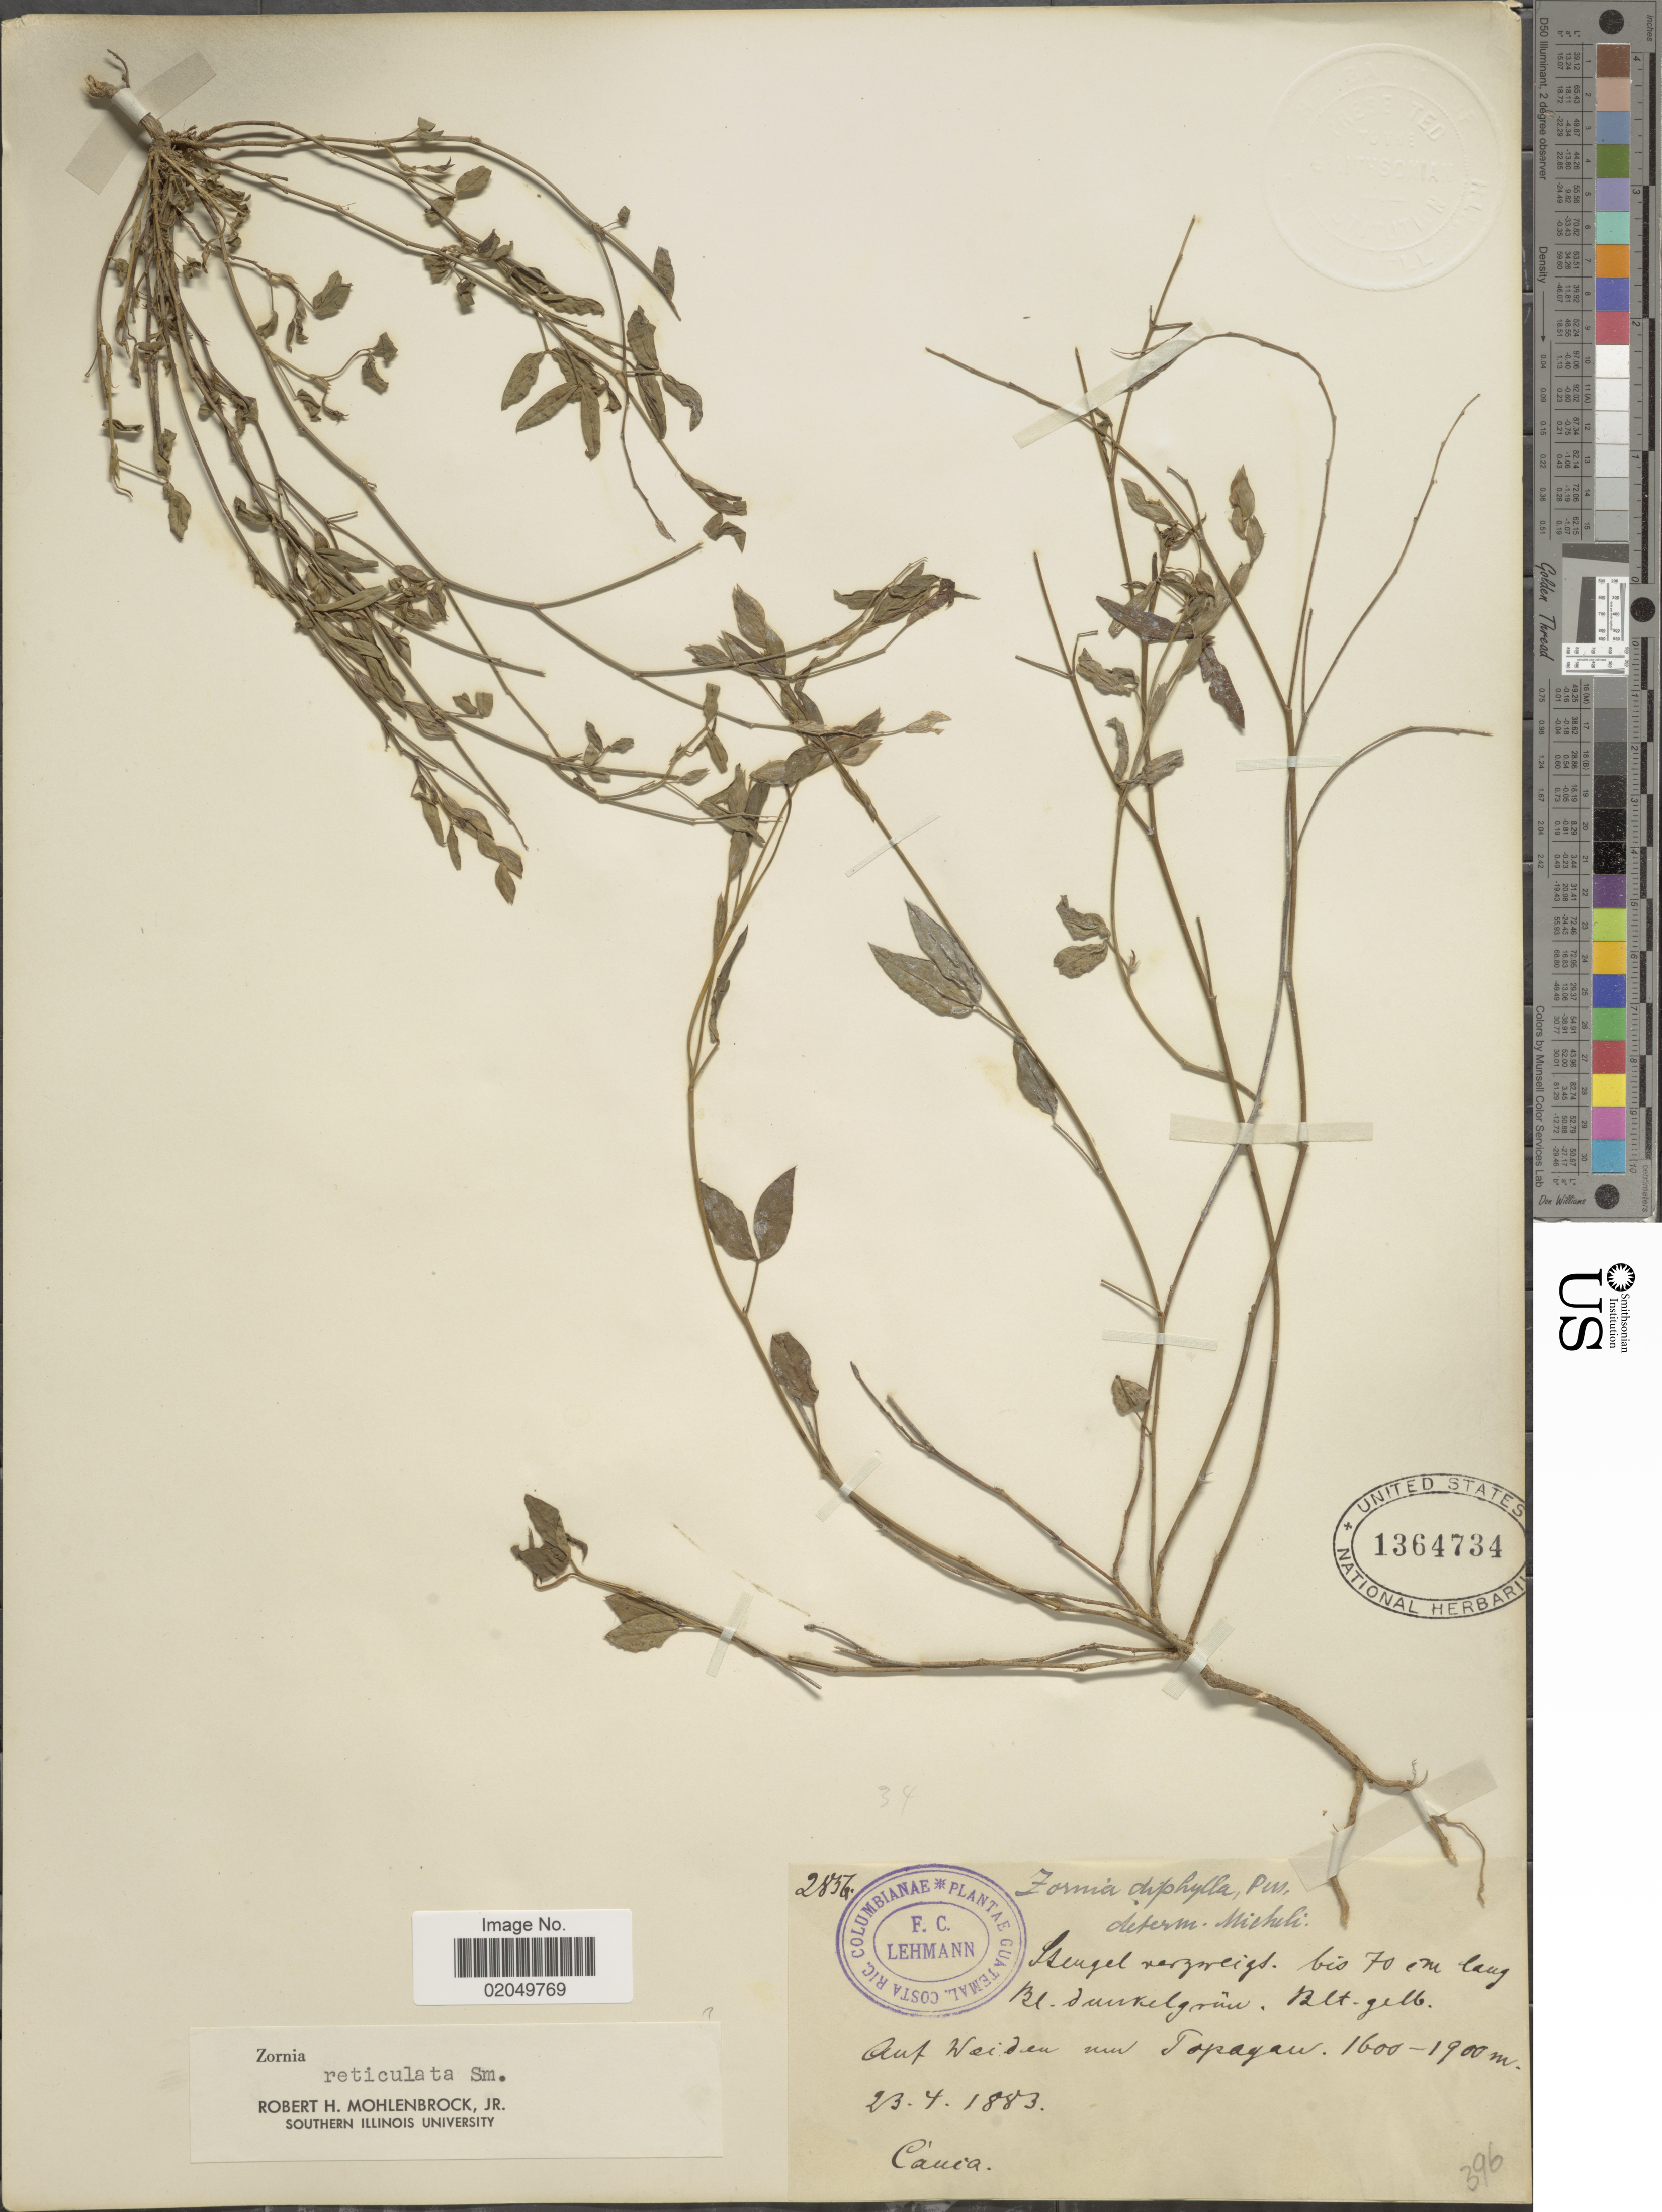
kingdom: Plantae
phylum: Tracheophyta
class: Magnoliopsida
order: Fabales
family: Fabaceae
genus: Zornia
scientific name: Zornia reticulata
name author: Sm.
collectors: F. C. Lehmann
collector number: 2856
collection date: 1883-04-23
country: Colombia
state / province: Cauca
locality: Topayan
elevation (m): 1600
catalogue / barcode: US 1364734